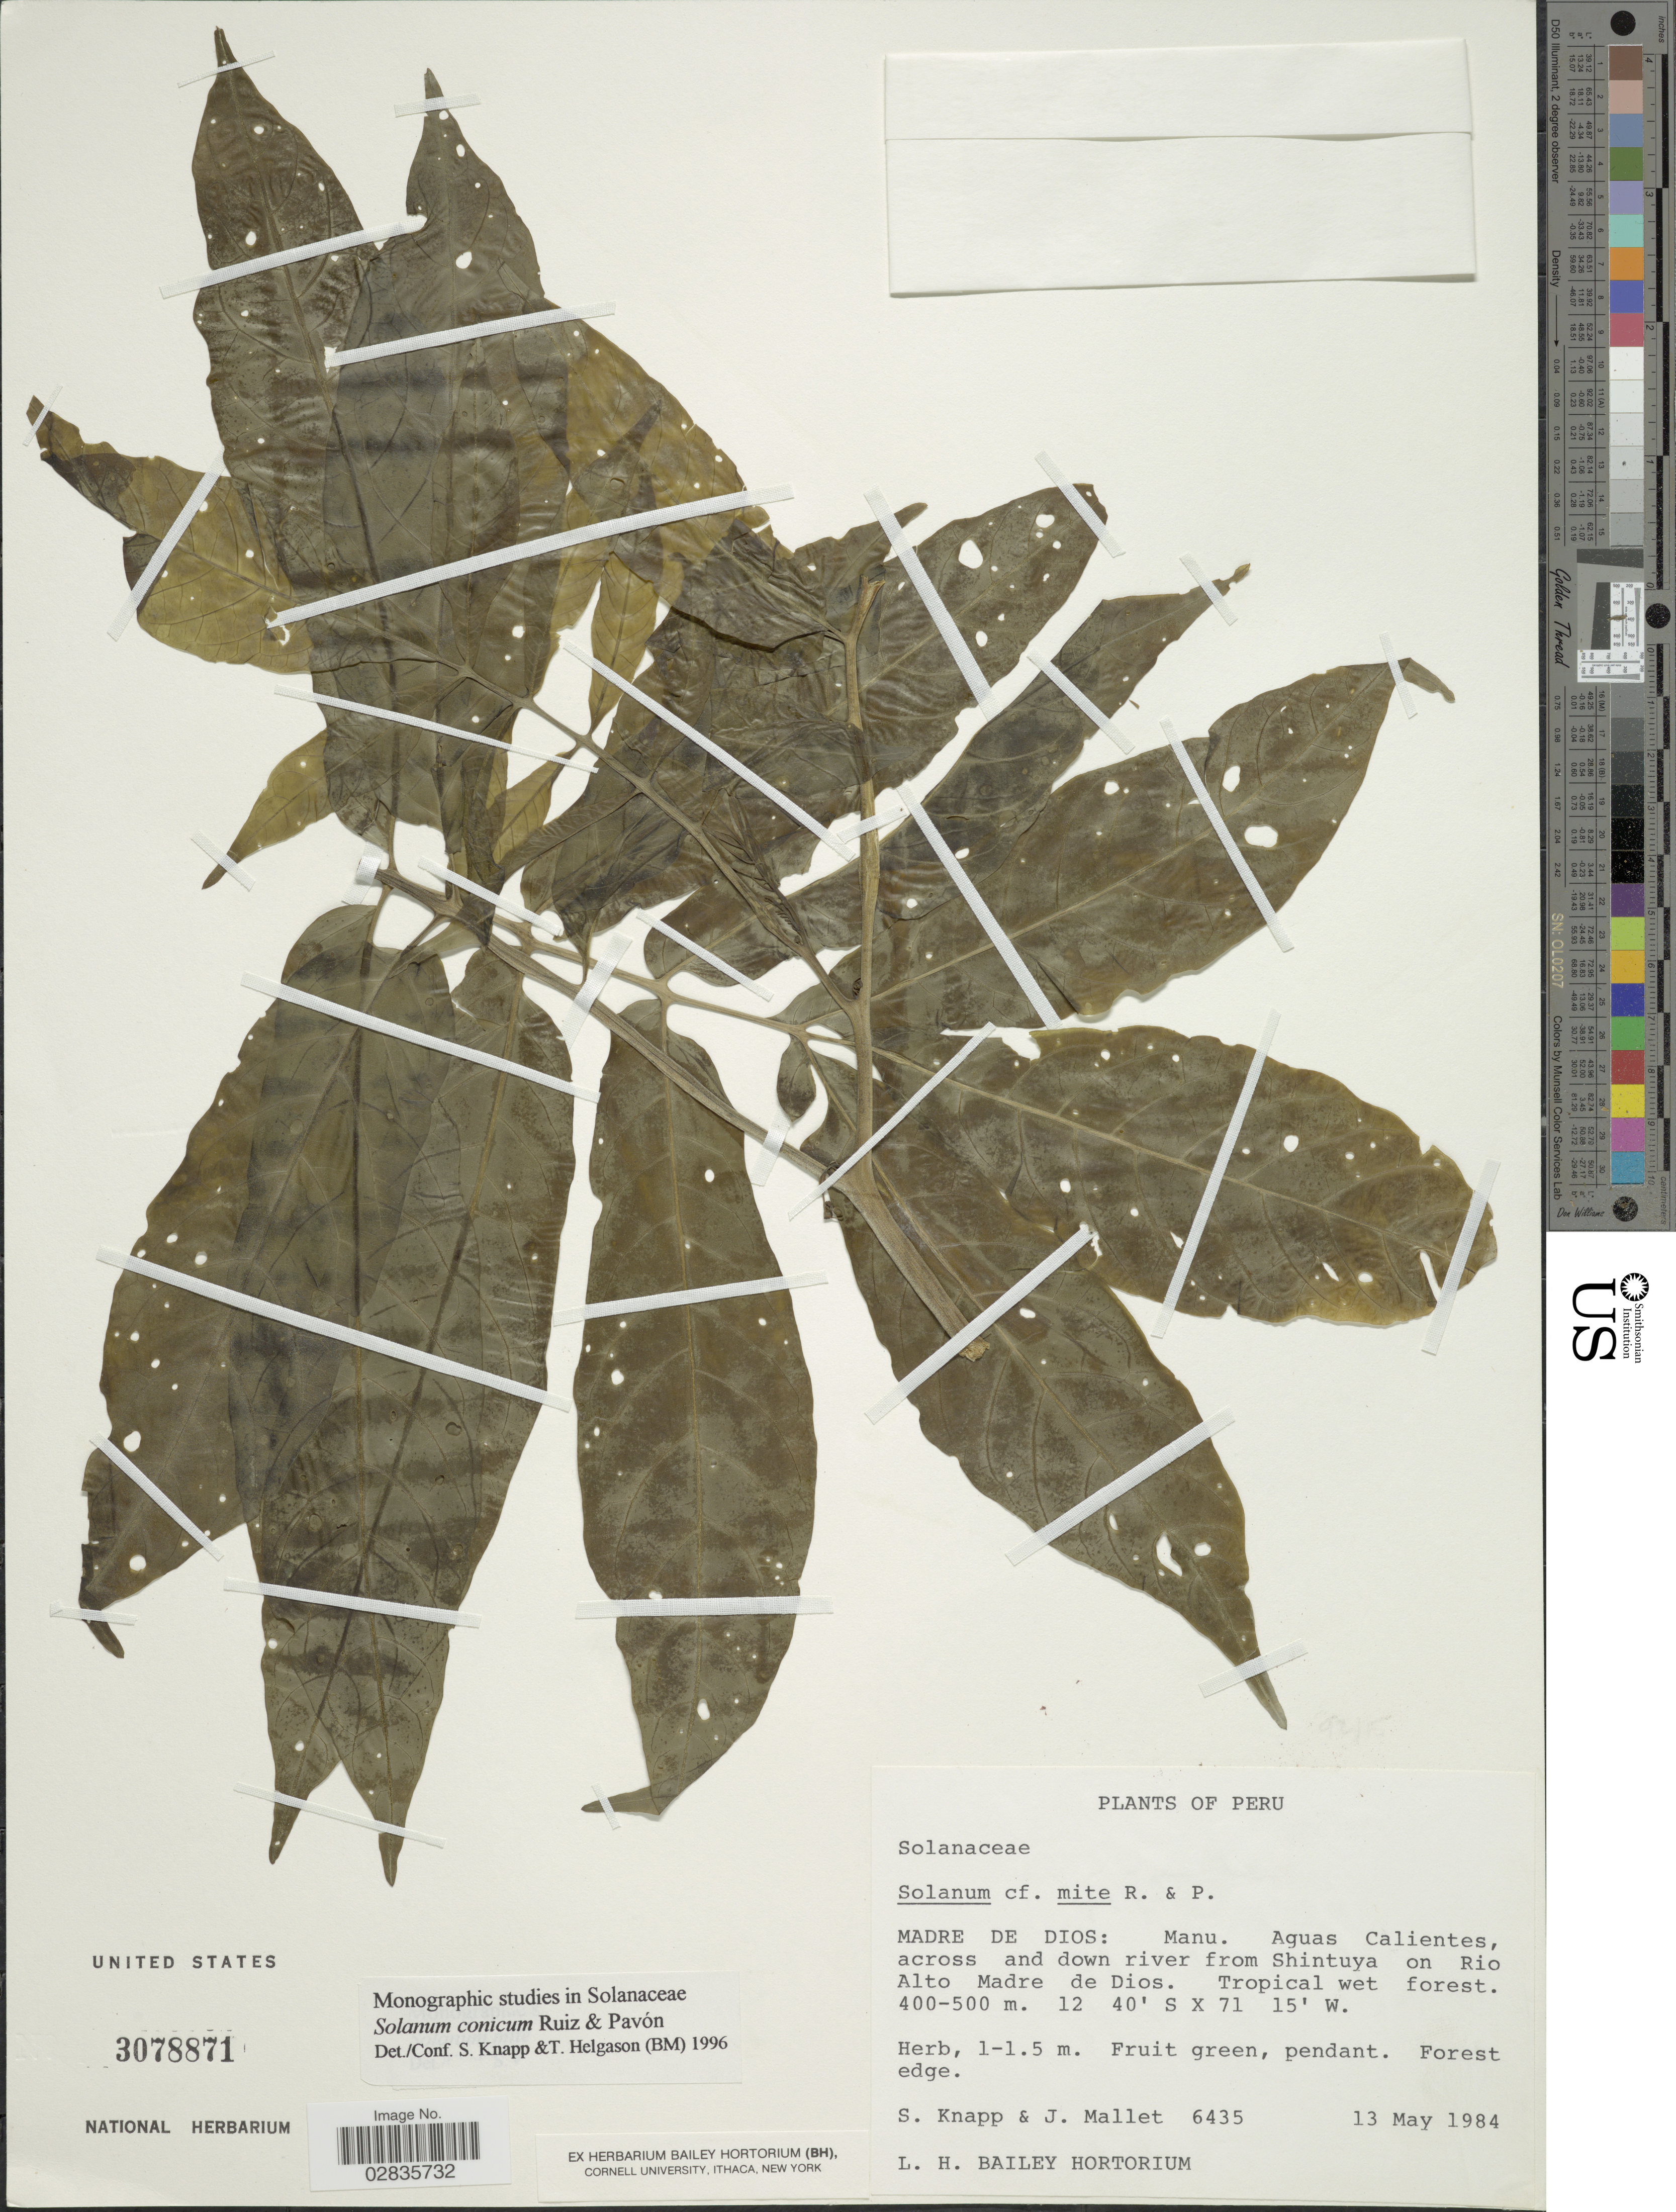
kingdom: Plantae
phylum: Tracheophyta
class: Magnoliopsida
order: Solanales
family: Solanaceae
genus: Solanum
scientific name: Solanum conicum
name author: Ruiz & Pav.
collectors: S. Knapp & J. Mallet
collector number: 6435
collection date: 1984-05-13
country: Peru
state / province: Madre de Dios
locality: Manu, Aguas Calientes, across and down river from Shintuya on Rio Alto Madre de Dios.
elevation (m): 400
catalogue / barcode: US 3078871